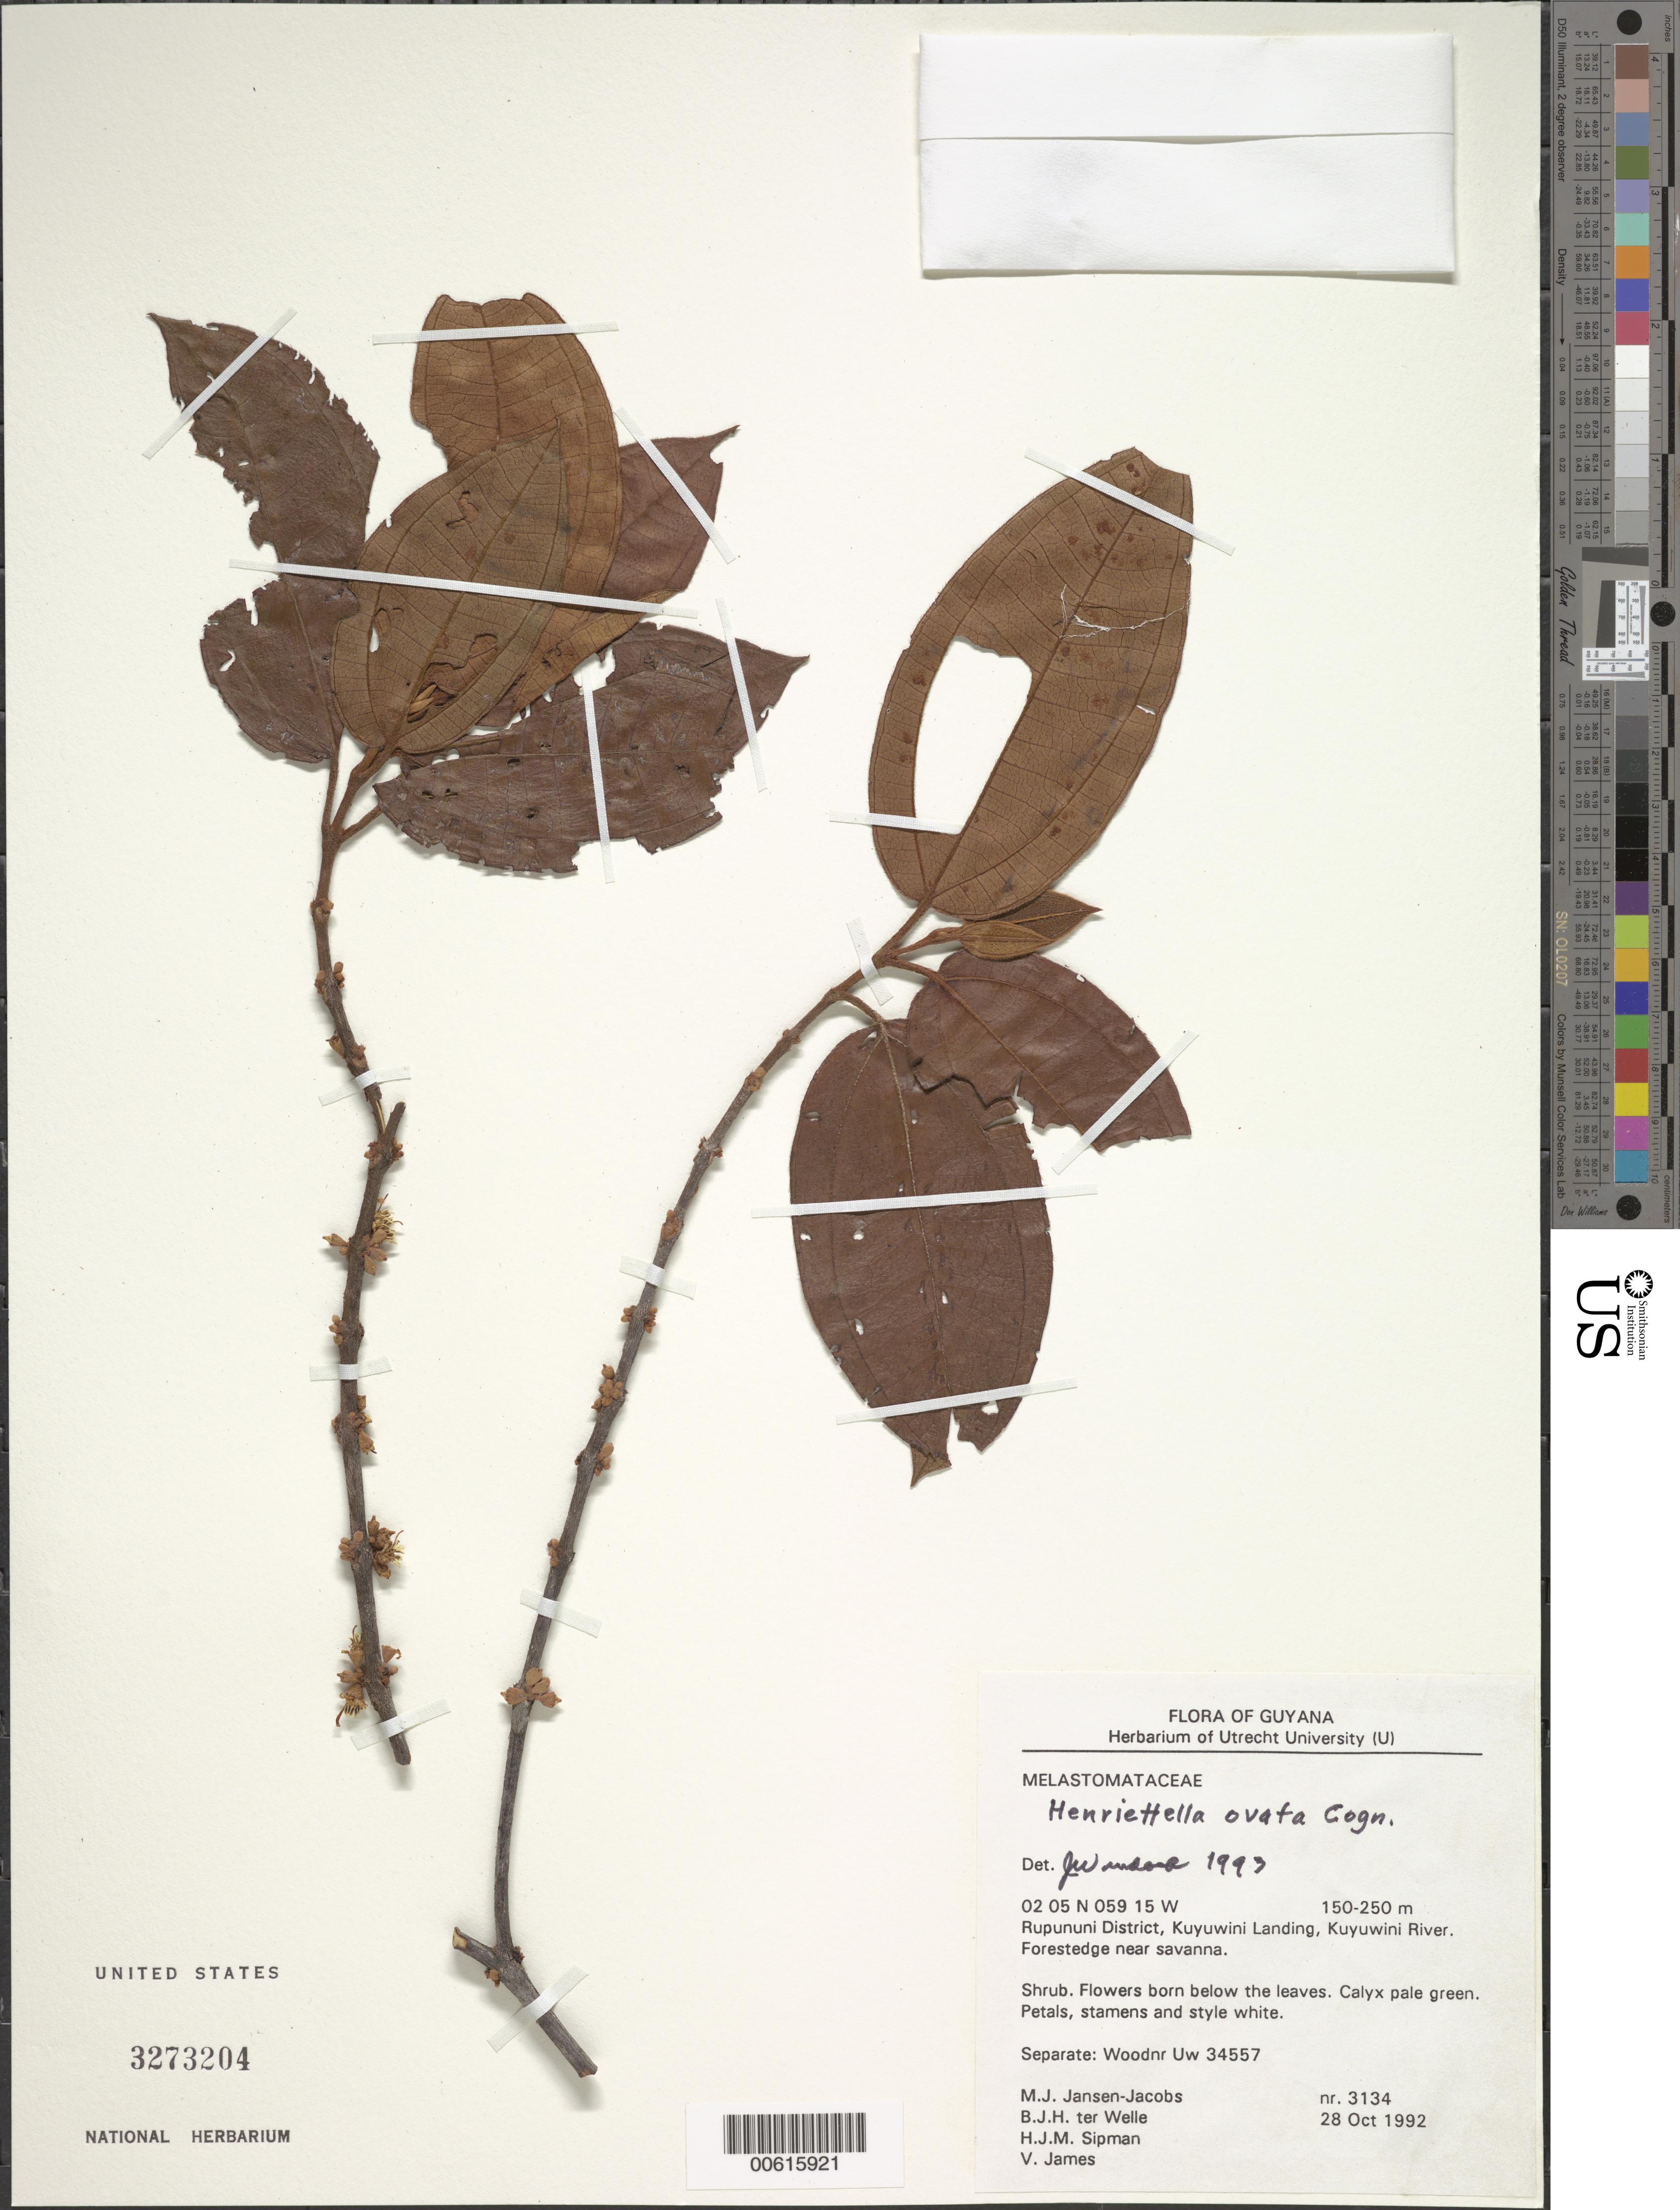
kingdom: Plantae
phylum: Tracheophyta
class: Magnoliopsida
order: Myrtales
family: Melastomataceae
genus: Henriettea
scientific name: Henriettea ovata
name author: (Cogn.) Penneys et al.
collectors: M. J. Jansen-Jacobs, B. Welle, H. J. M. Sipman & V. James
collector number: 3134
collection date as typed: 28-Oct-92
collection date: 1992-10-28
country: Guyana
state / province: U. Takutu-U. Essequibo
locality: Kuyuwini Landing, Kuyuwini River, Rupununi District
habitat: Forest edge near savanna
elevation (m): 150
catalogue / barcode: US 3273204